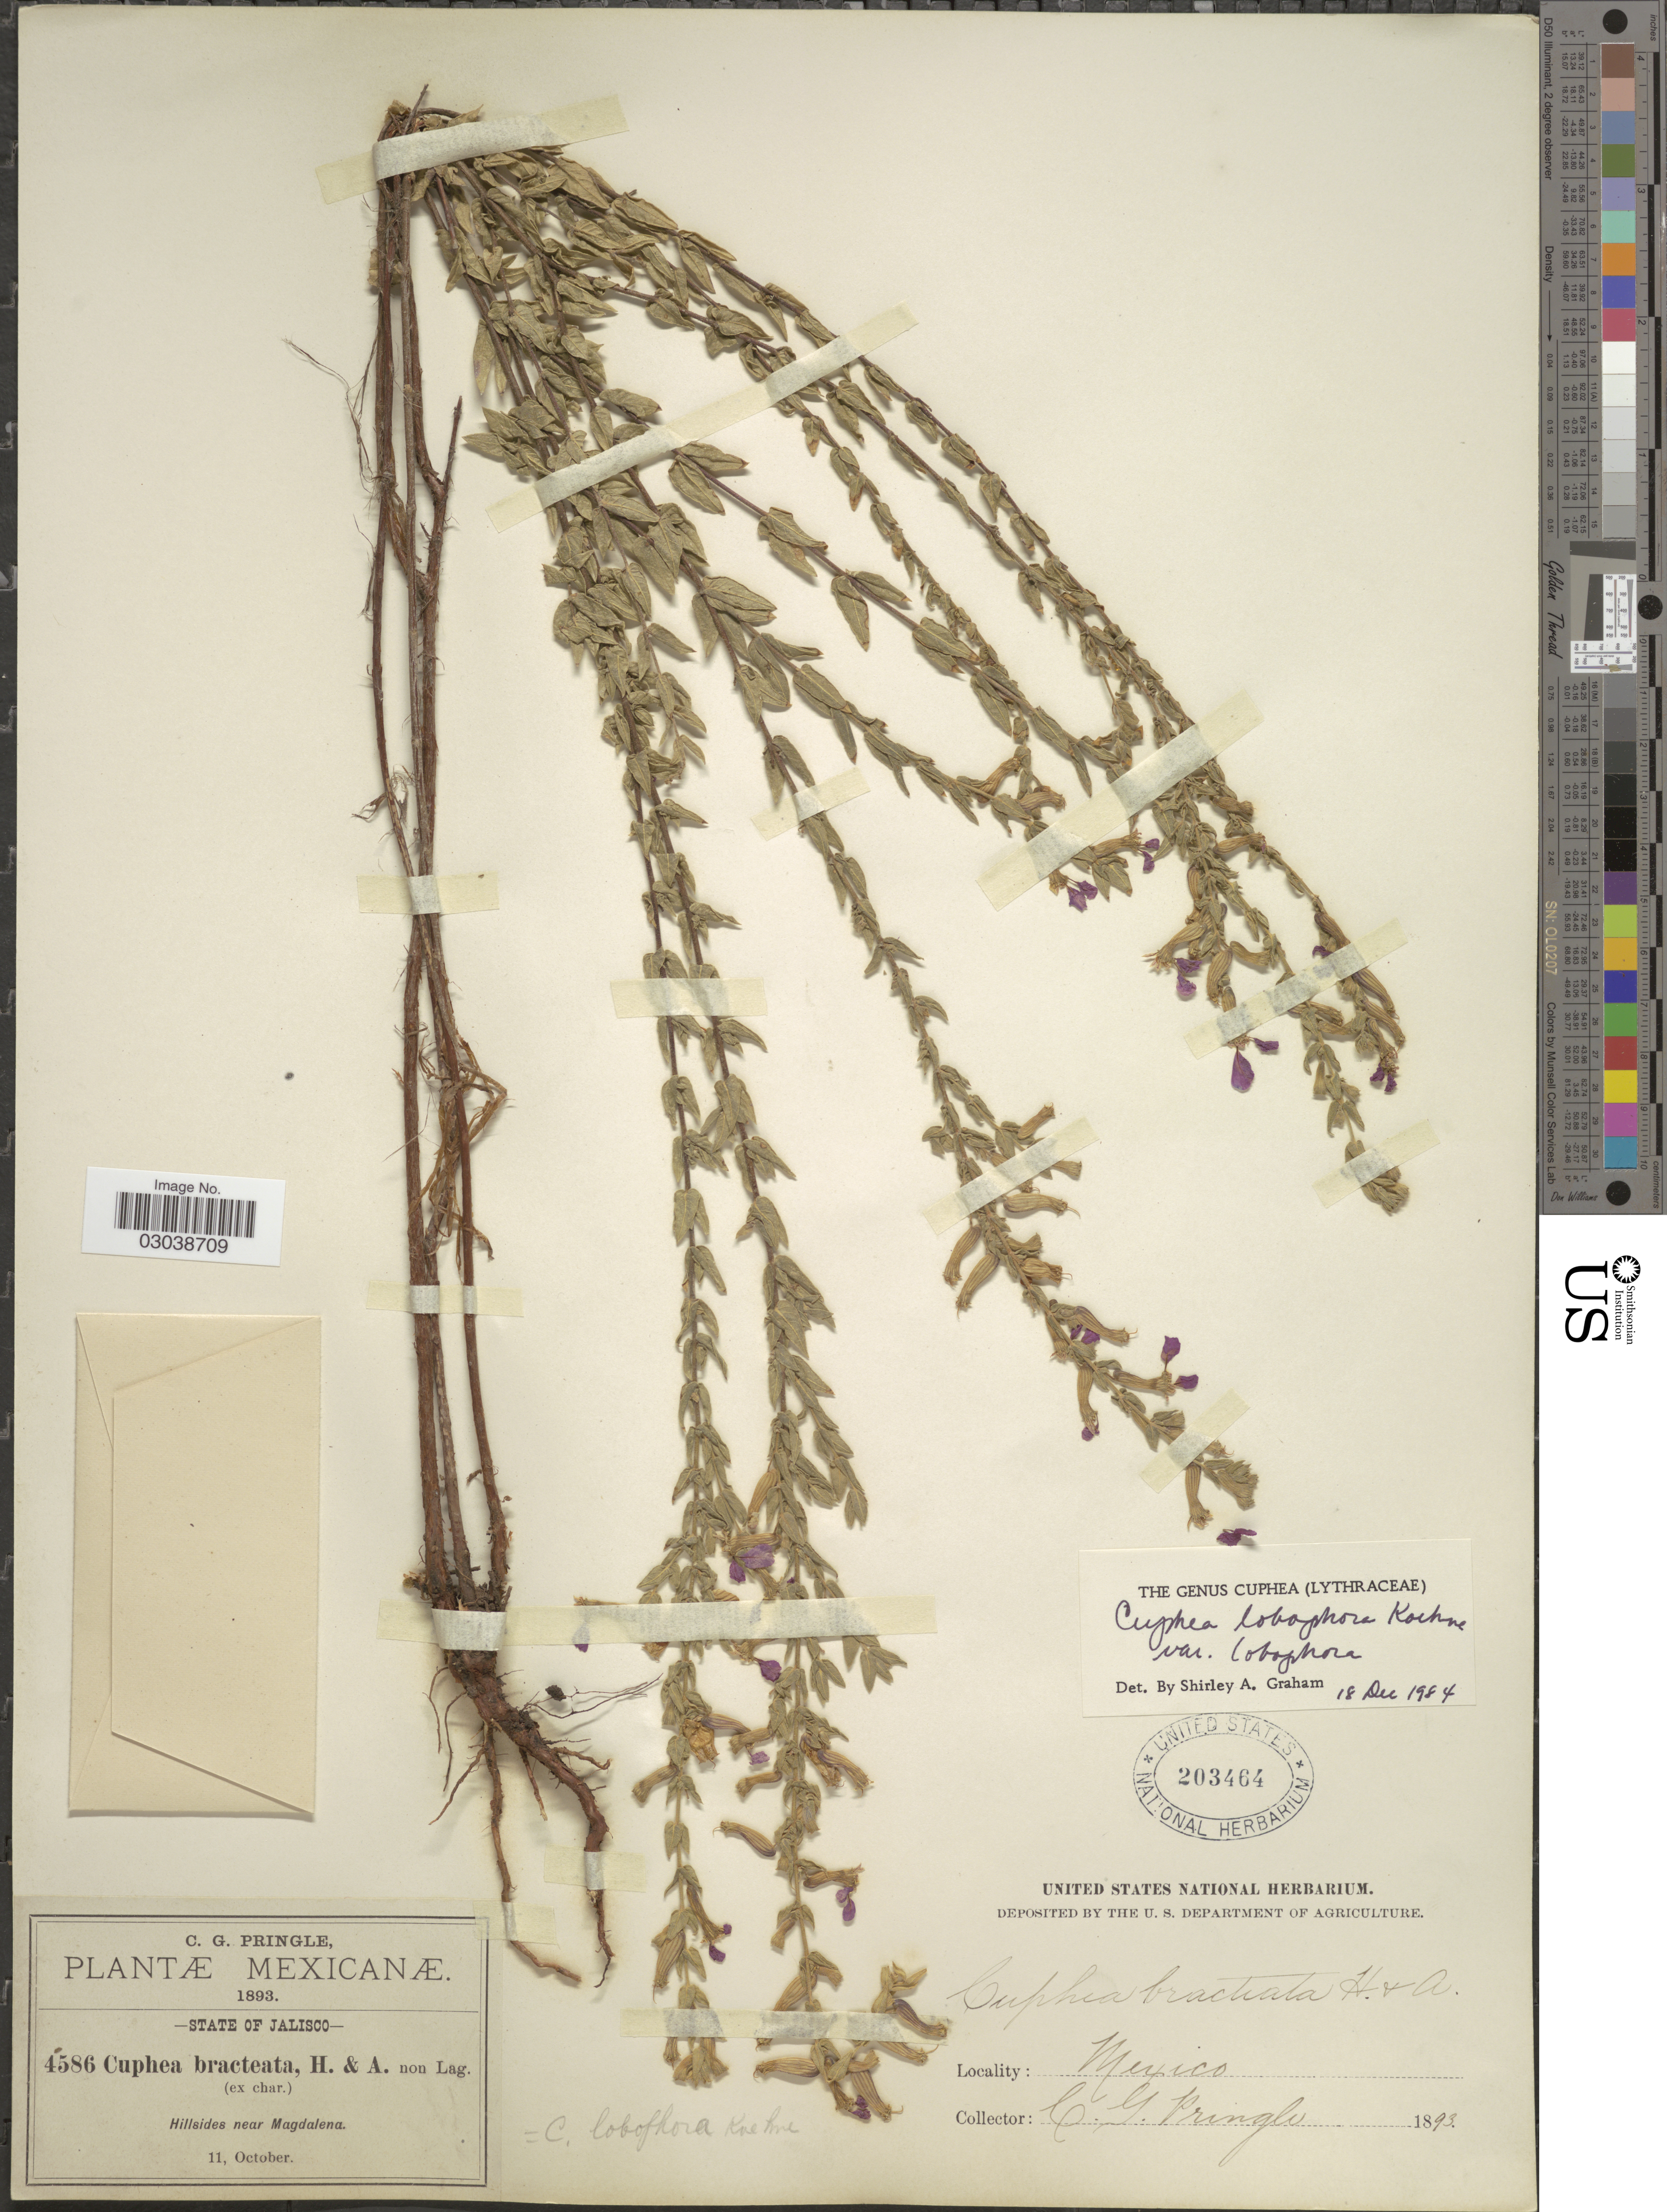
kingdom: Plantae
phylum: Tracheophyta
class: Magnoliopsida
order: Myrtales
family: Lythraceae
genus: Cuphea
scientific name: Cuphea lobophora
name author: Koehne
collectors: C. G. Pringle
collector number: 4586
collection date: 1893-10-11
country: Mexico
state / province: Jalisco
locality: Hillsides near Magdalena.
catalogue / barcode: US 203464